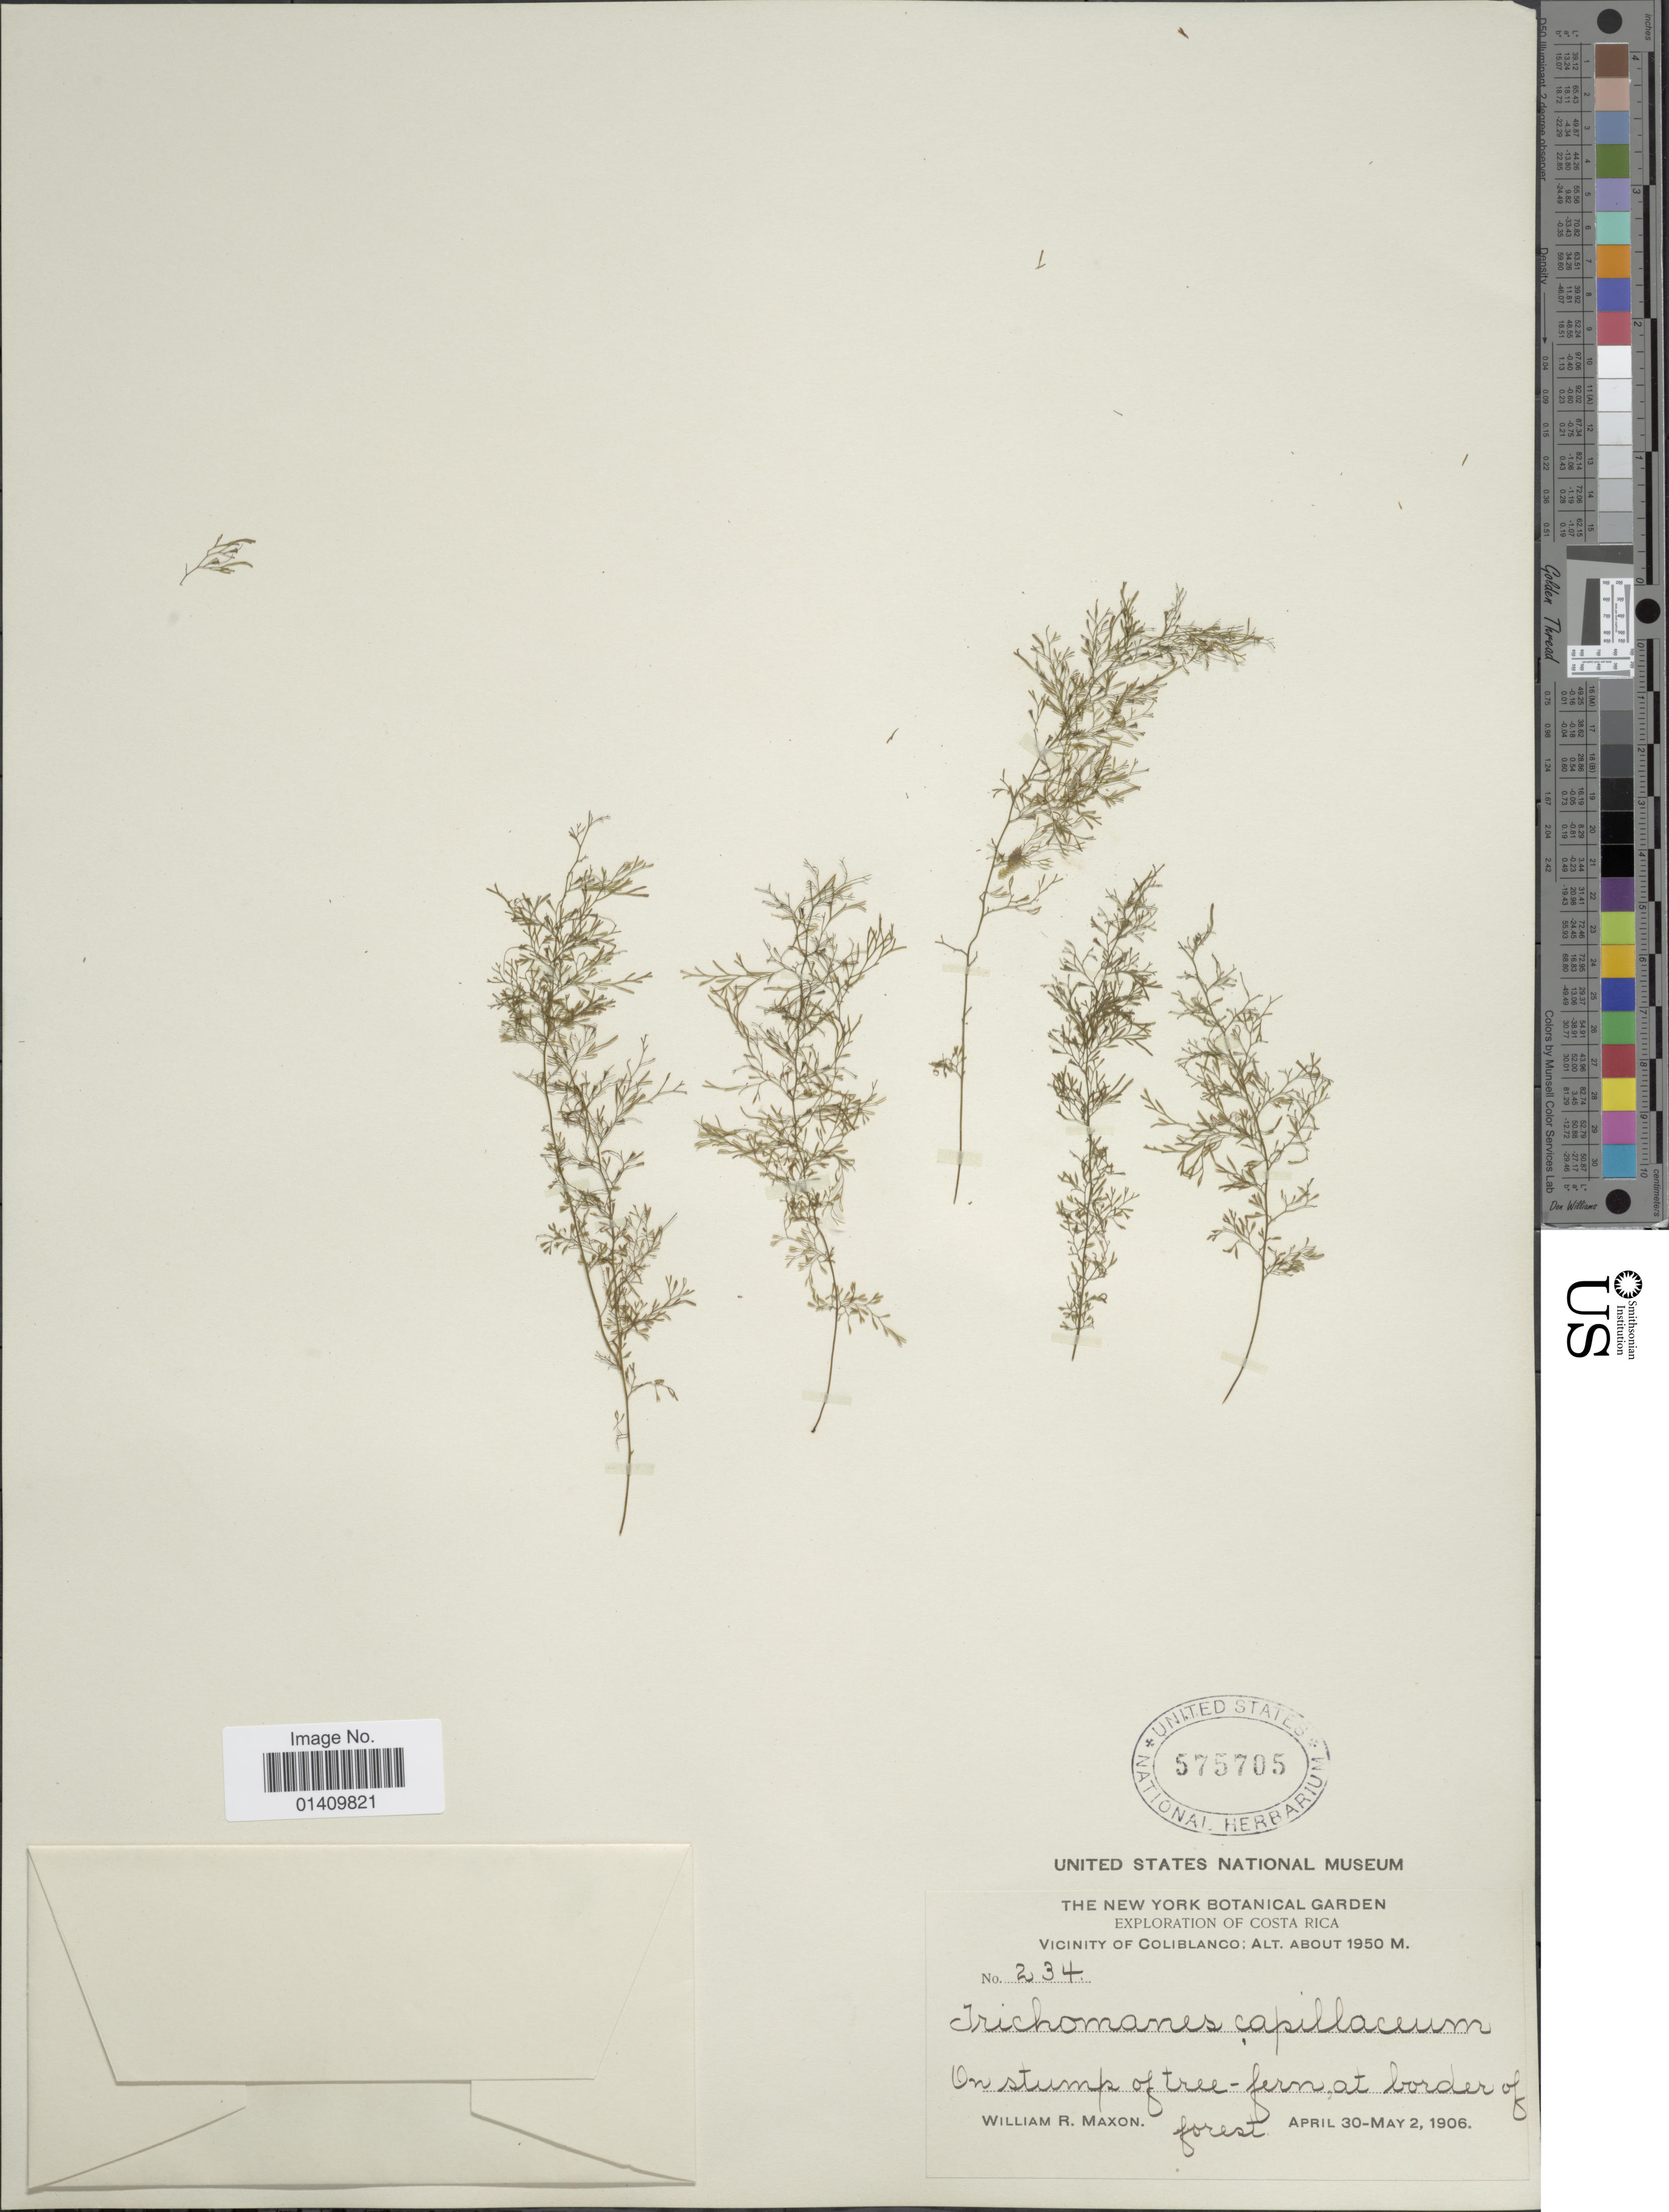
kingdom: Plantae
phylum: Tracheophyta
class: Polypodiopsida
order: Hymenophyllales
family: Hymenophyllaceae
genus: Polyphlebium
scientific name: Polyphlebium angustatum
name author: (Carmich.) Ebihara & Dubuisson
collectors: W. R. Maxon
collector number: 234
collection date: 1906-04-30/1906-05-02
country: Costa Rica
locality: Vicinity of Coliblanco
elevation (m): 1950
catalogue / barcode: US 575705